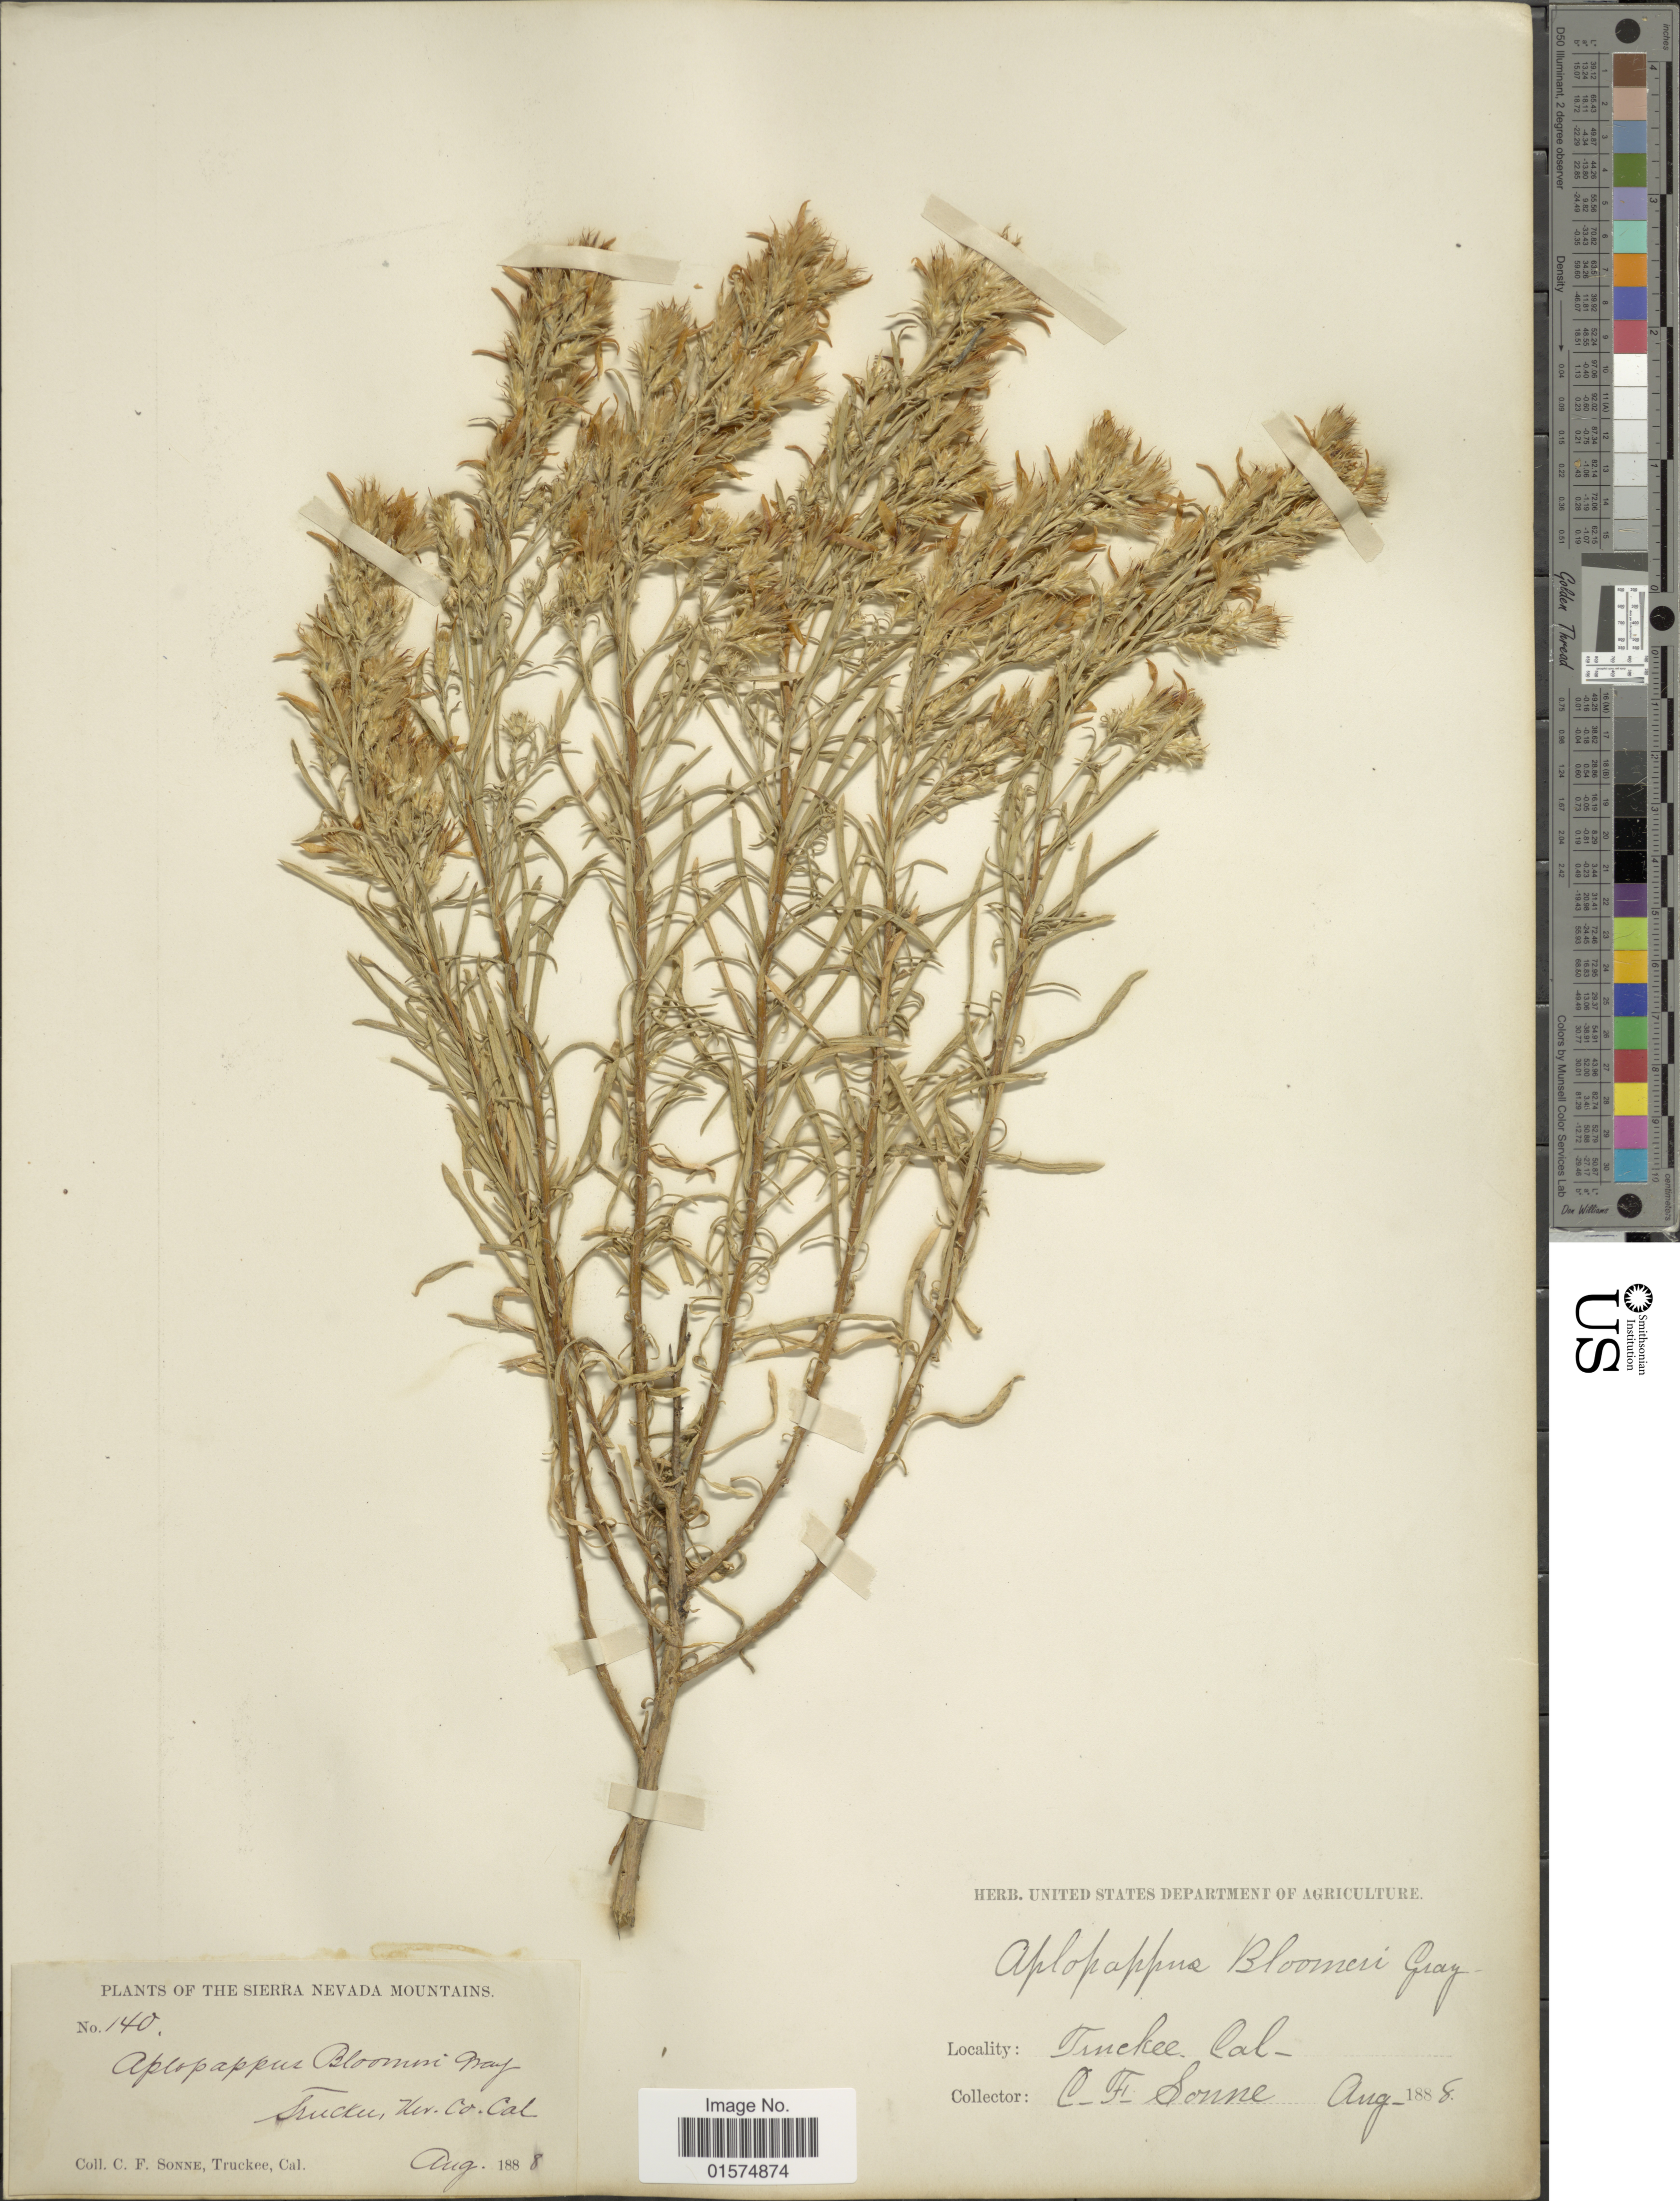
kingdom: Plantae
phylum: Tracheophyta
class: Magnoliopsida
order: Asterales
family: Asteraceae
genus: Ericameria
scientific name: Ericameria bloomeri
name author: (A. Gray) J.F. Macbr.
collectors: C. Sonne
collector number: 140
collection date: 1888-08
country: United States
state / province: California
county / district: Nevada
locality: Sierra Nevada Mountains. Truckee, Nev. Co.